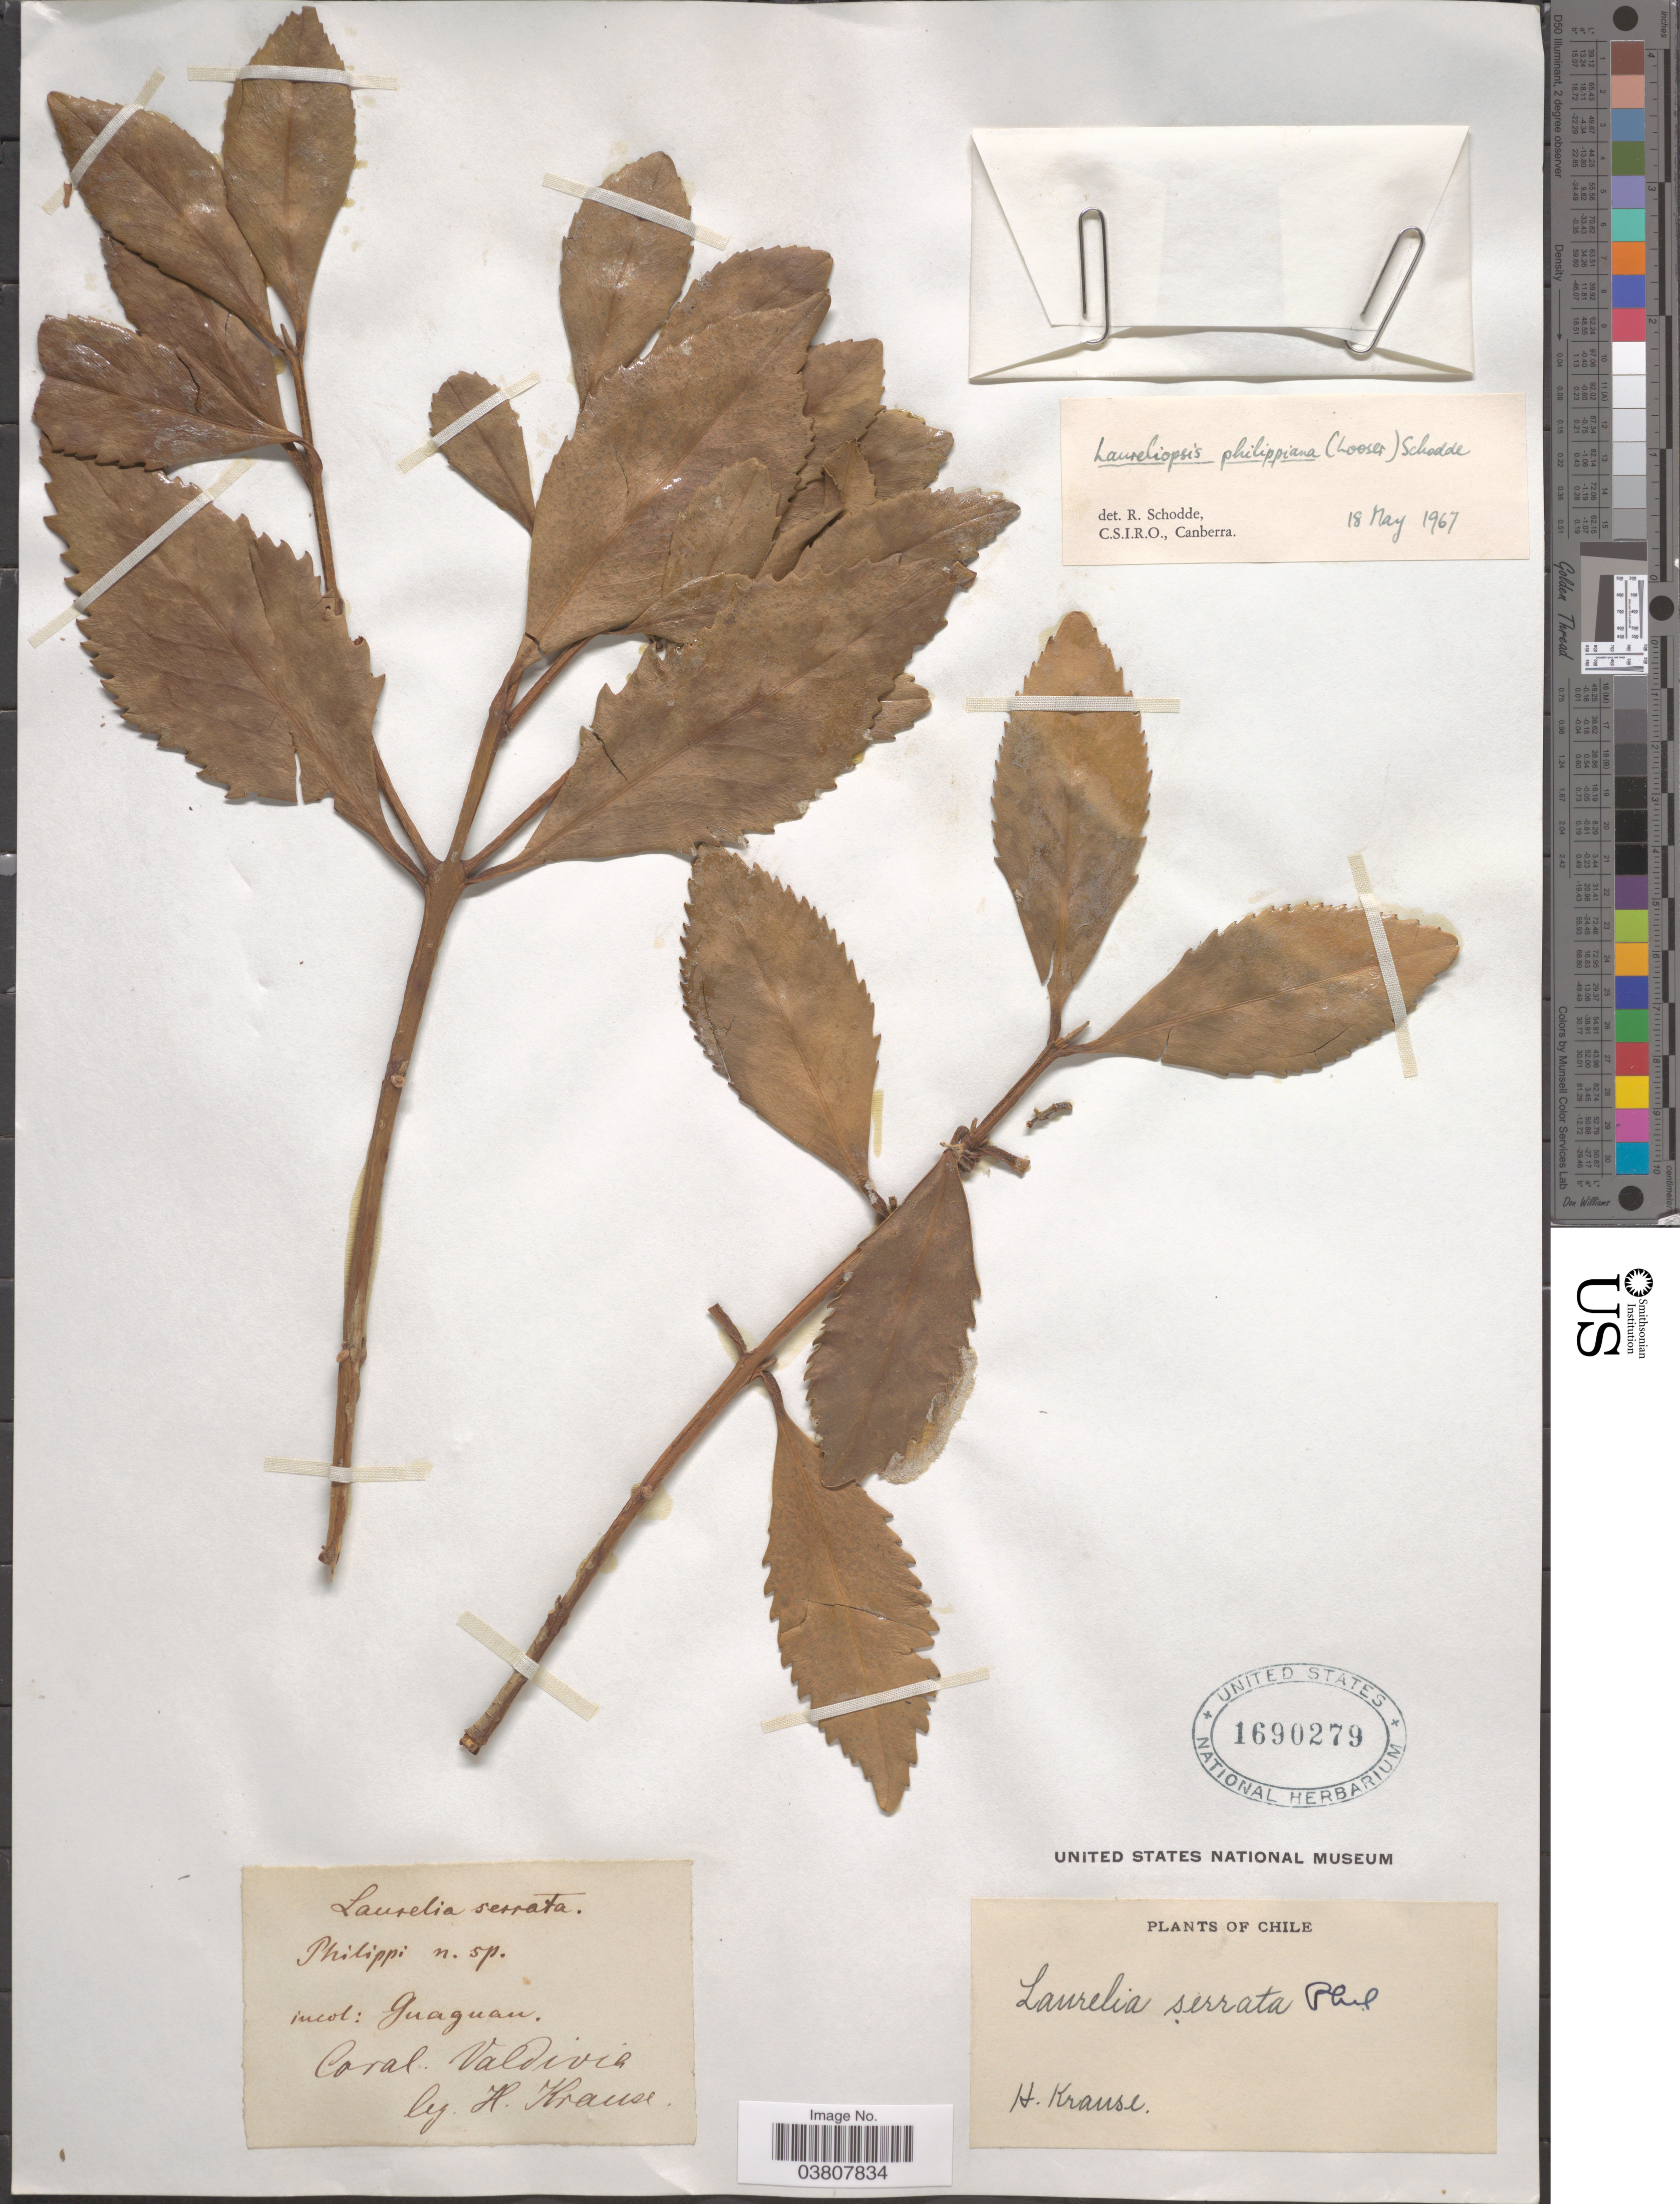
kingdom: Plantae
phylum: Tracheophyta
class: Magnoliopsida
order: Laurales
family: Atherospermataceae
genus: Laurelia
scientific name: Laurelia philippiana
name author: Looser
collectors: H. Krause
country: Chile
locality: Coral. Valdivia.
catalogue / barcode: US 1690279